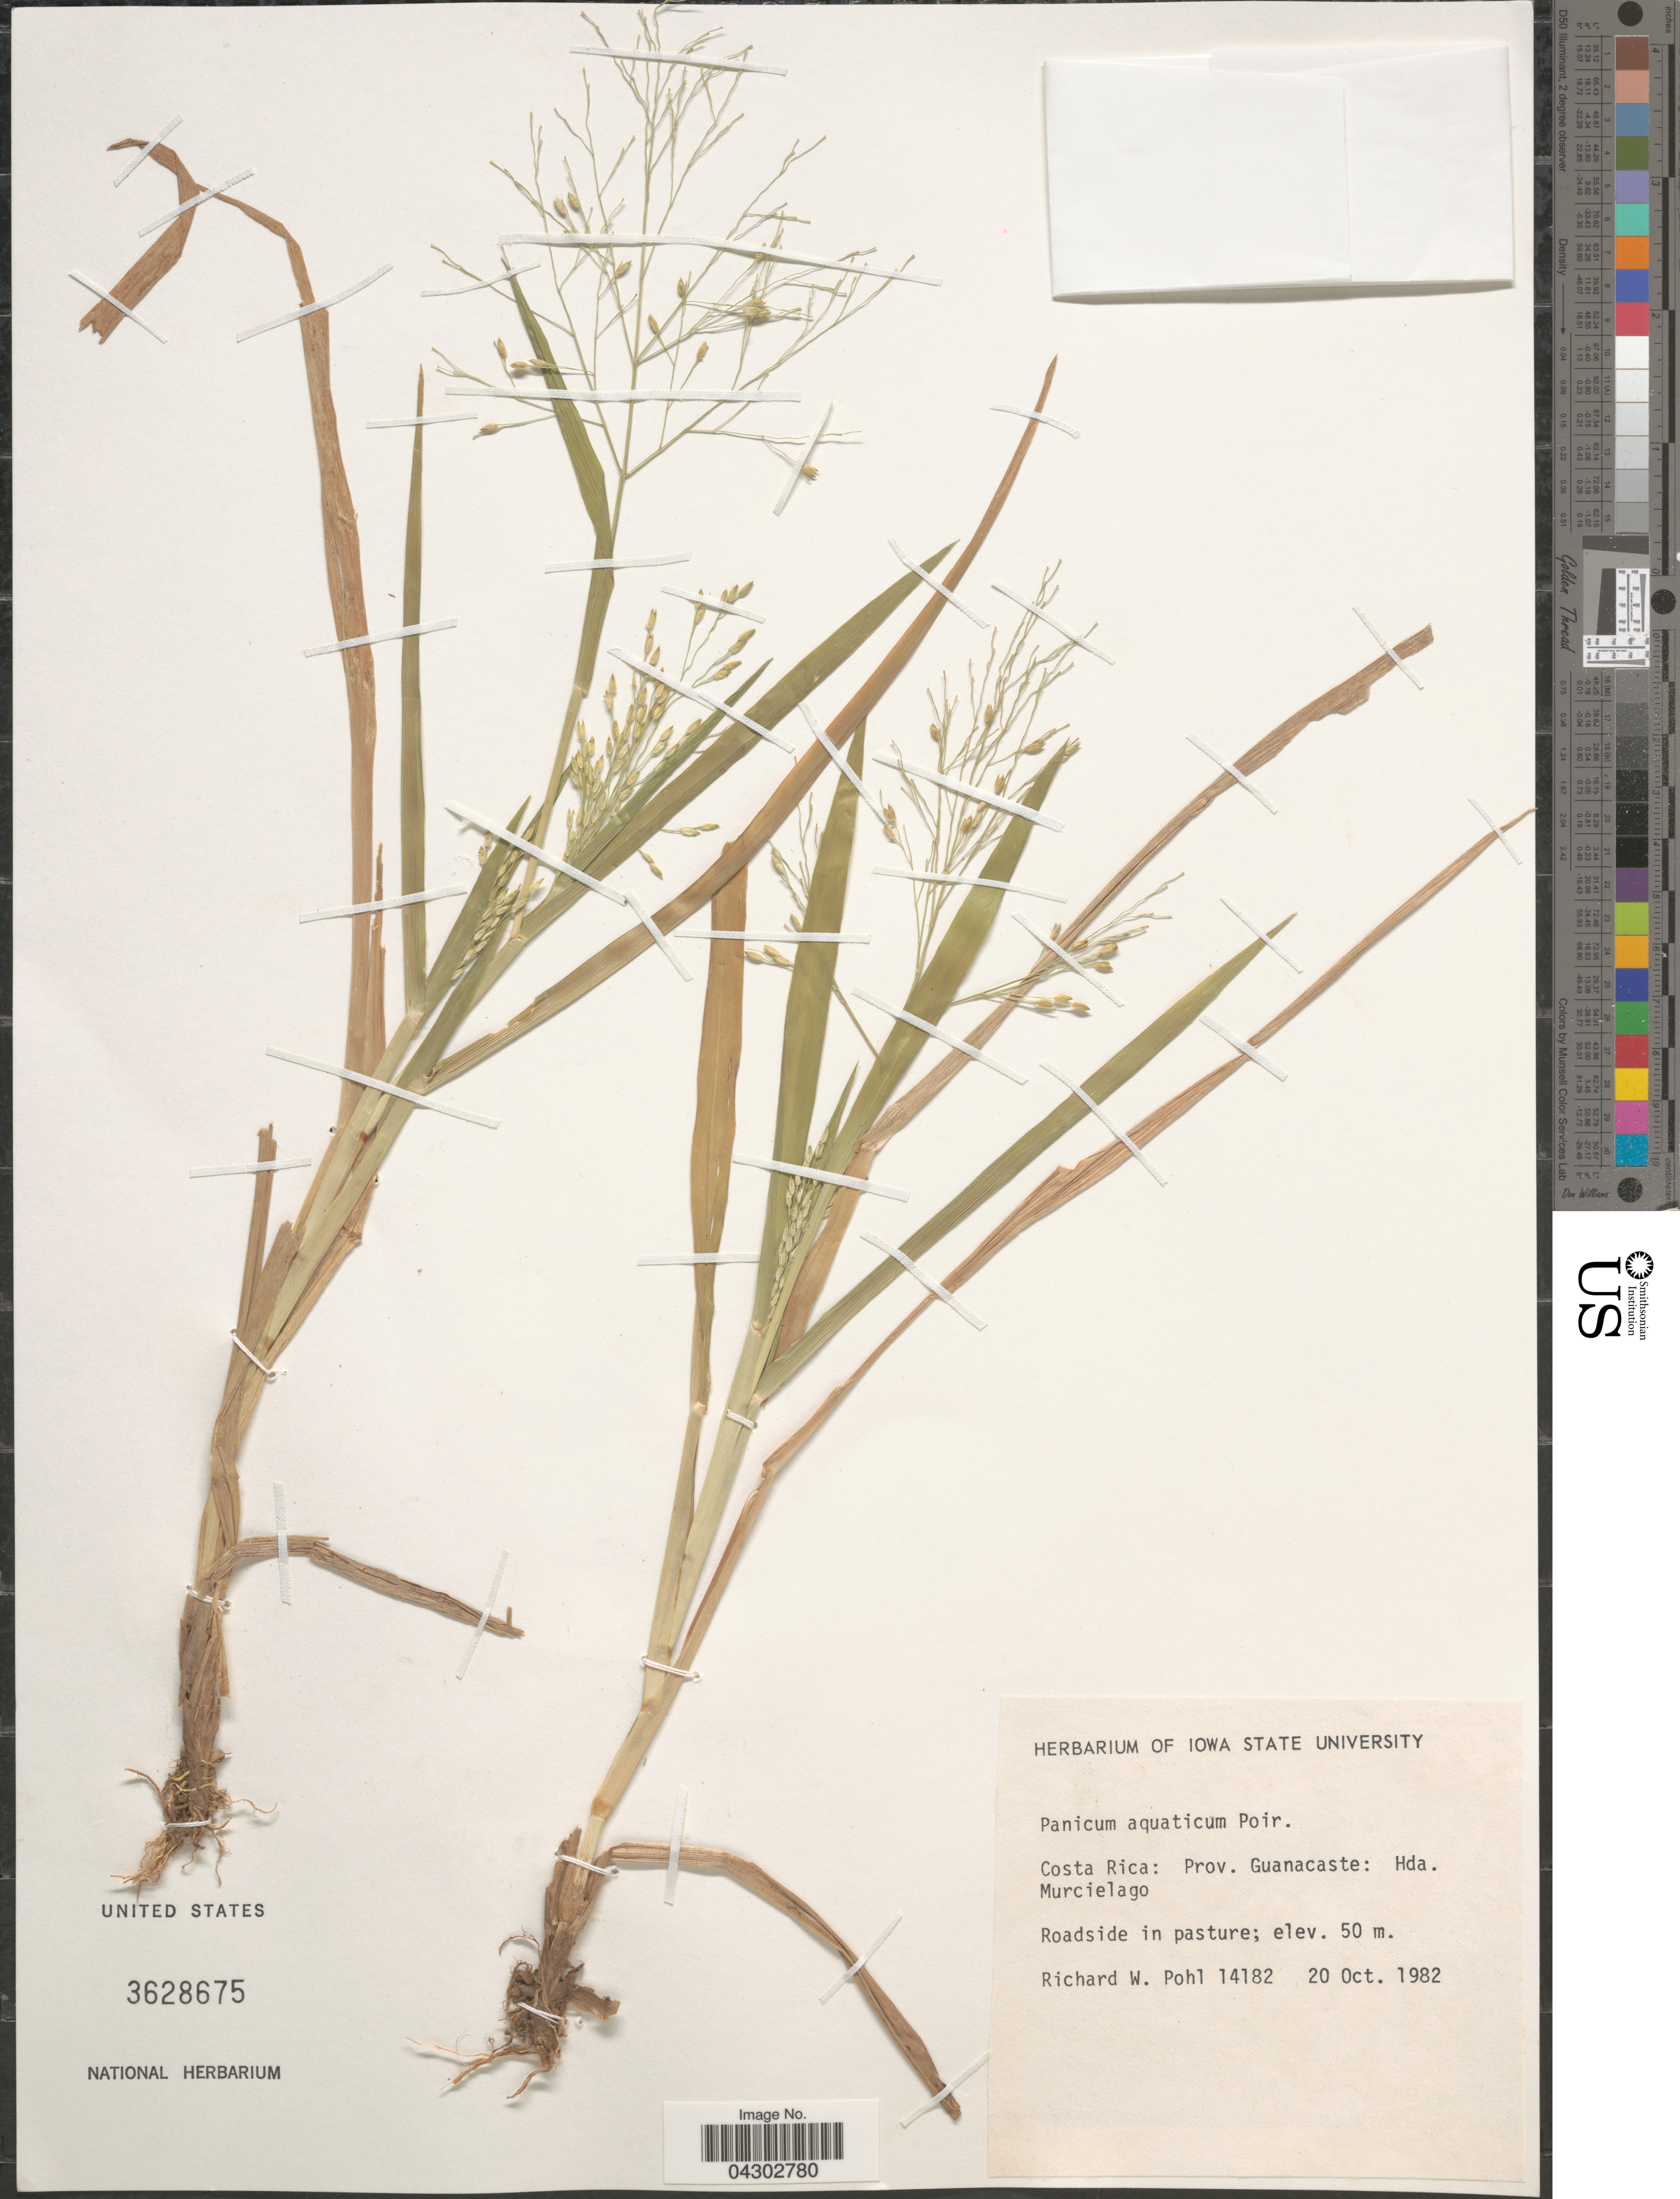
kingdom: Plantae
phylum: Tracheophyta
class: Liliopsida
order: Poales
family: Poaceae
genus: Panicum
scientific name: Panicum aquaticum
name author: Poir.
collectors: R. W. Pohl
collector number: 14182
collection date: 1982-10-20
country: Costa Rica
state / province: Guanacaste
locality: Hda. Murcielago.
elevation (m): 50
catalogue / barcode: US 3628675